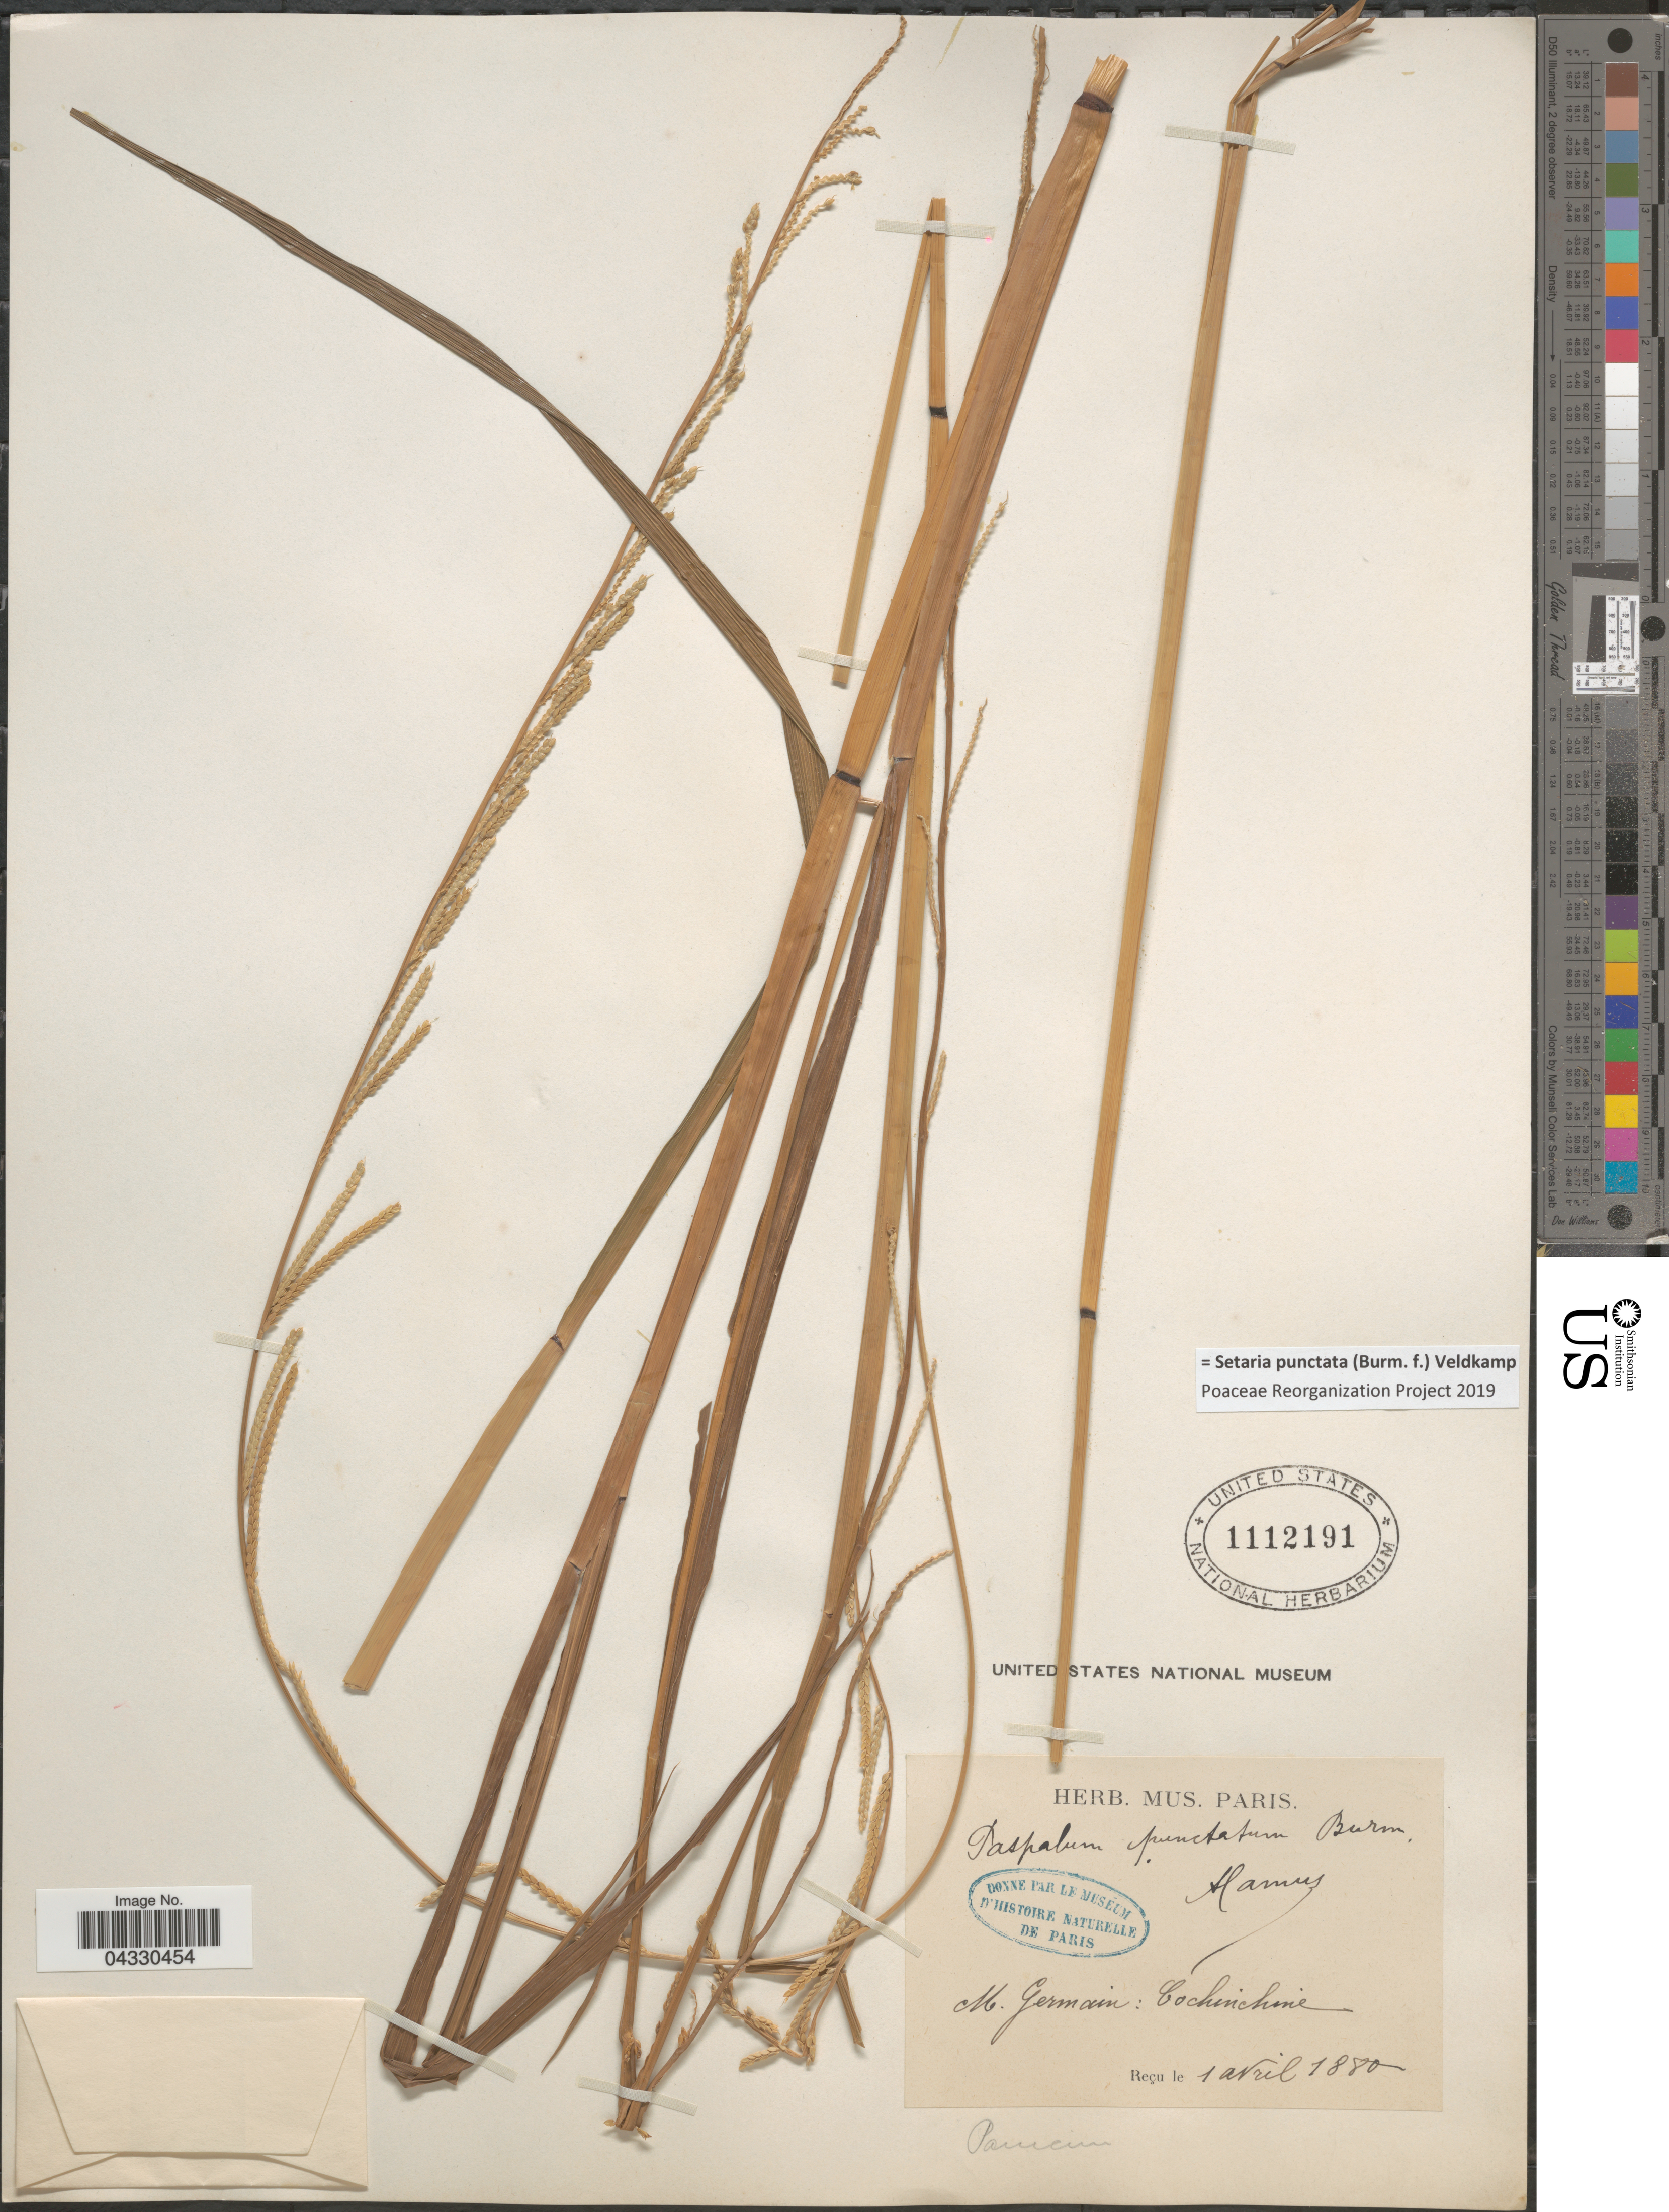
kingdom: Plantae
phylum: Tracheophyta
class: Liliopsida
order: Poales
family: Poaceae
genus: Setaria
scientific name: Setaria punctata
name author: (Burm. f.) Veldkamp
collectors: M. Germain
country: Vietnam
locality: Cochinchine.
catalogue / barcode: US 1112191